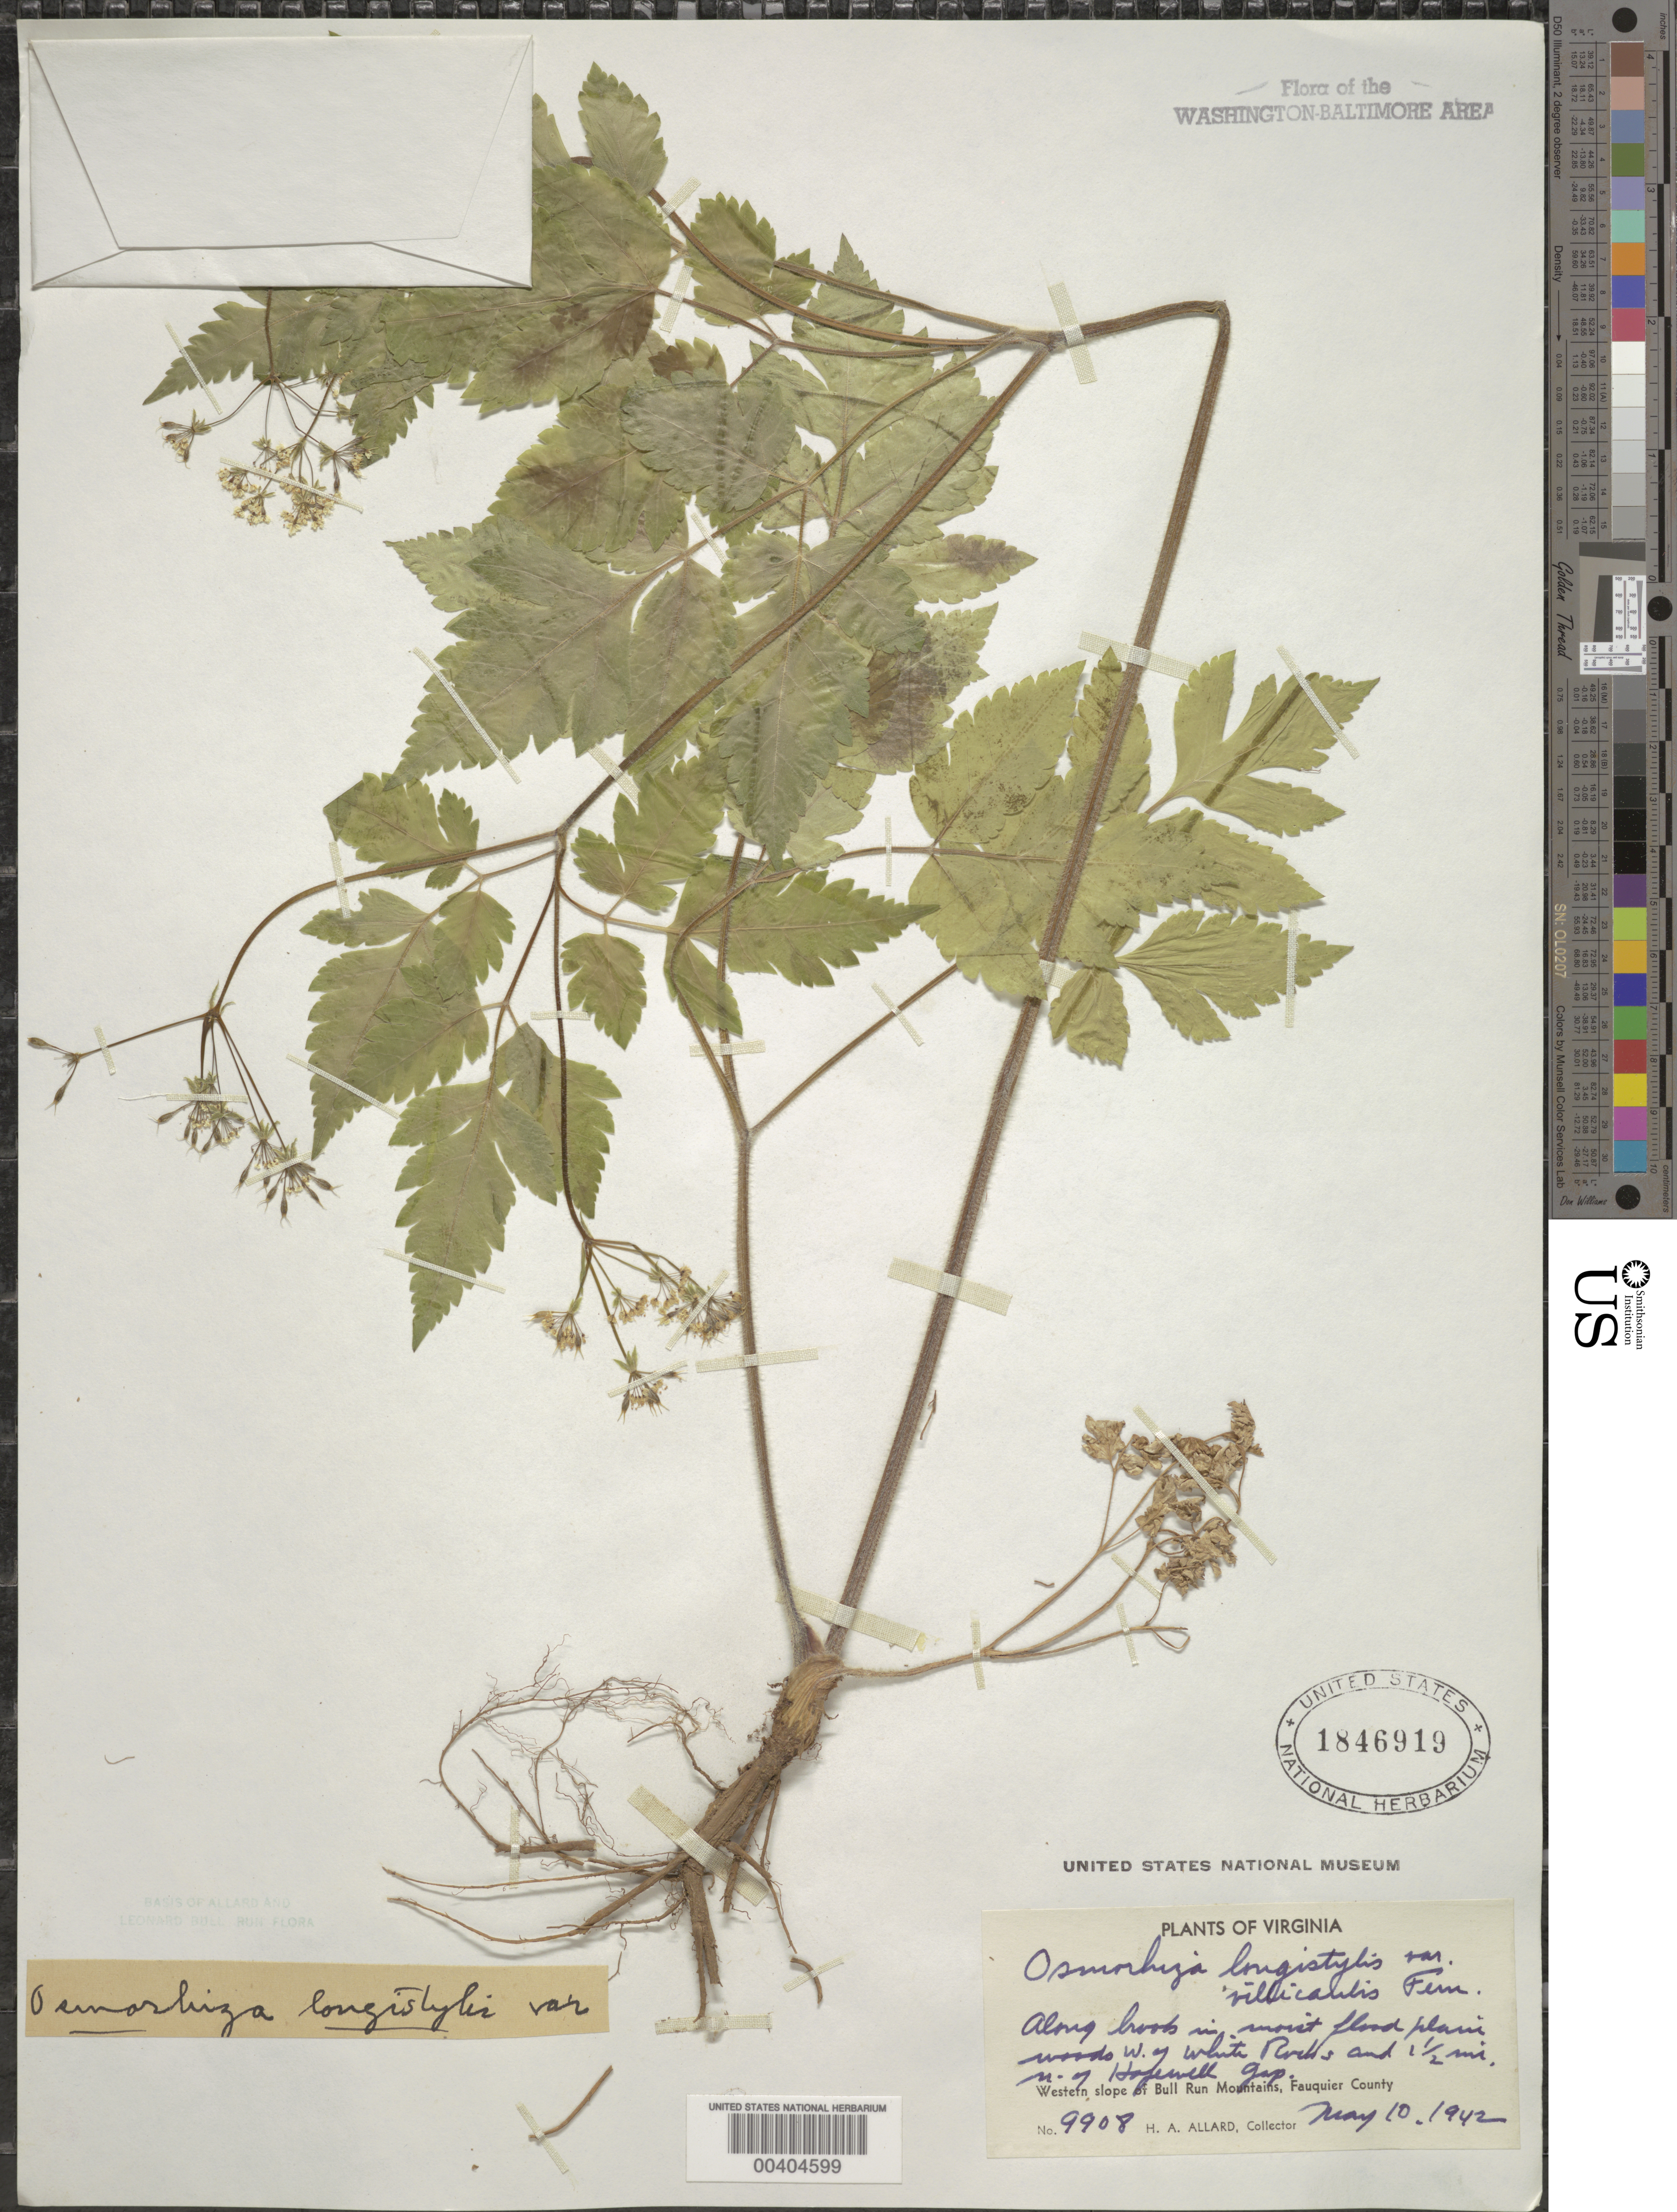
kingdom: Plantae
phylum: Tracheophyta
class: Magnoliopsida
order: Apiales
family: Apiaceae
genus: Osmorhiza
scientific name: Osmorhiza longistylis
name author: (Torr.) DC.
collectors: H. A. Allard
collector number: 9908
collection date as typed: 10 May 1942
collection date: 1942-05-10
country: United States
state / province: Virginia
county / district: Fauquier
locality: West of White Rocks and north of Hopewell Gap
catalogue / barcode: US 1846919